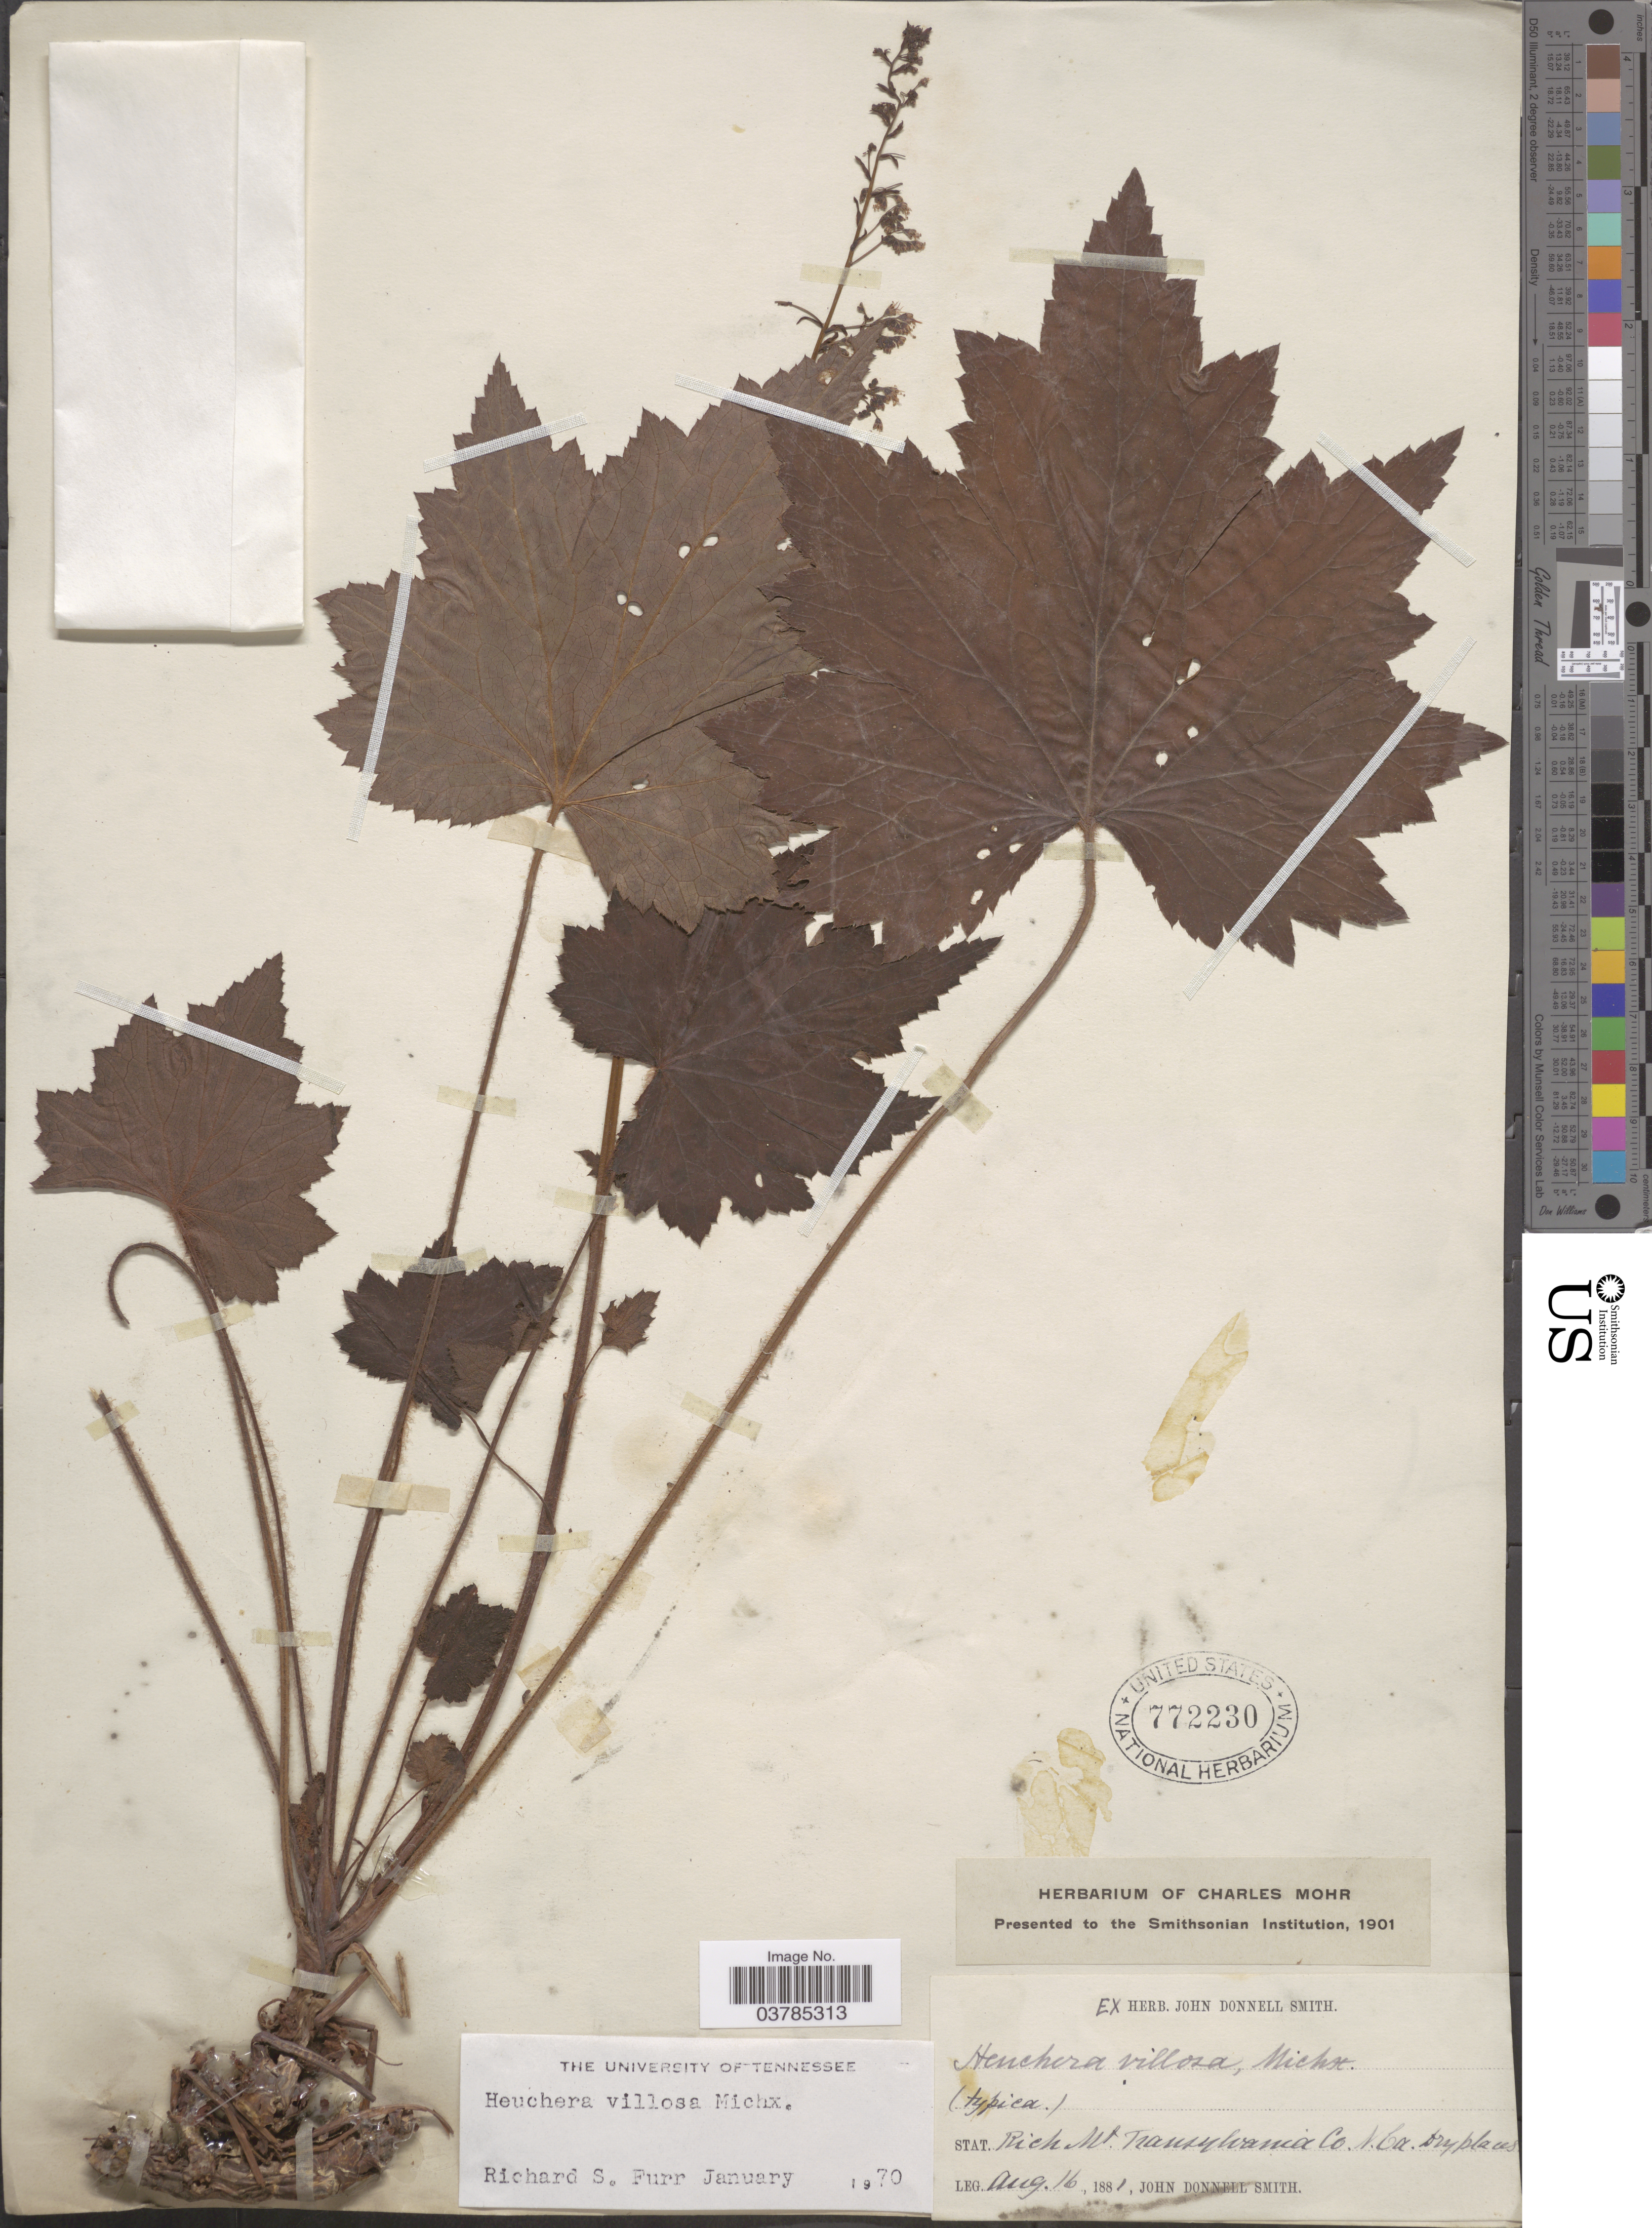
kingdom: Plantae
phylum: Tracheophyta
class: Magnoliopsida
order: Saxifragales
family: Saxifragaceae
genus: Heuchera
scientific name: Heuchera villosa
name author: Michx.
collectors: J. Donnell Smith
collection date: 1881-08-16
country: United States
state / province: North Carolina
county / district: Transylvania County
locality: Stat. Rich Mt.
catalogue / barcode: US 772230